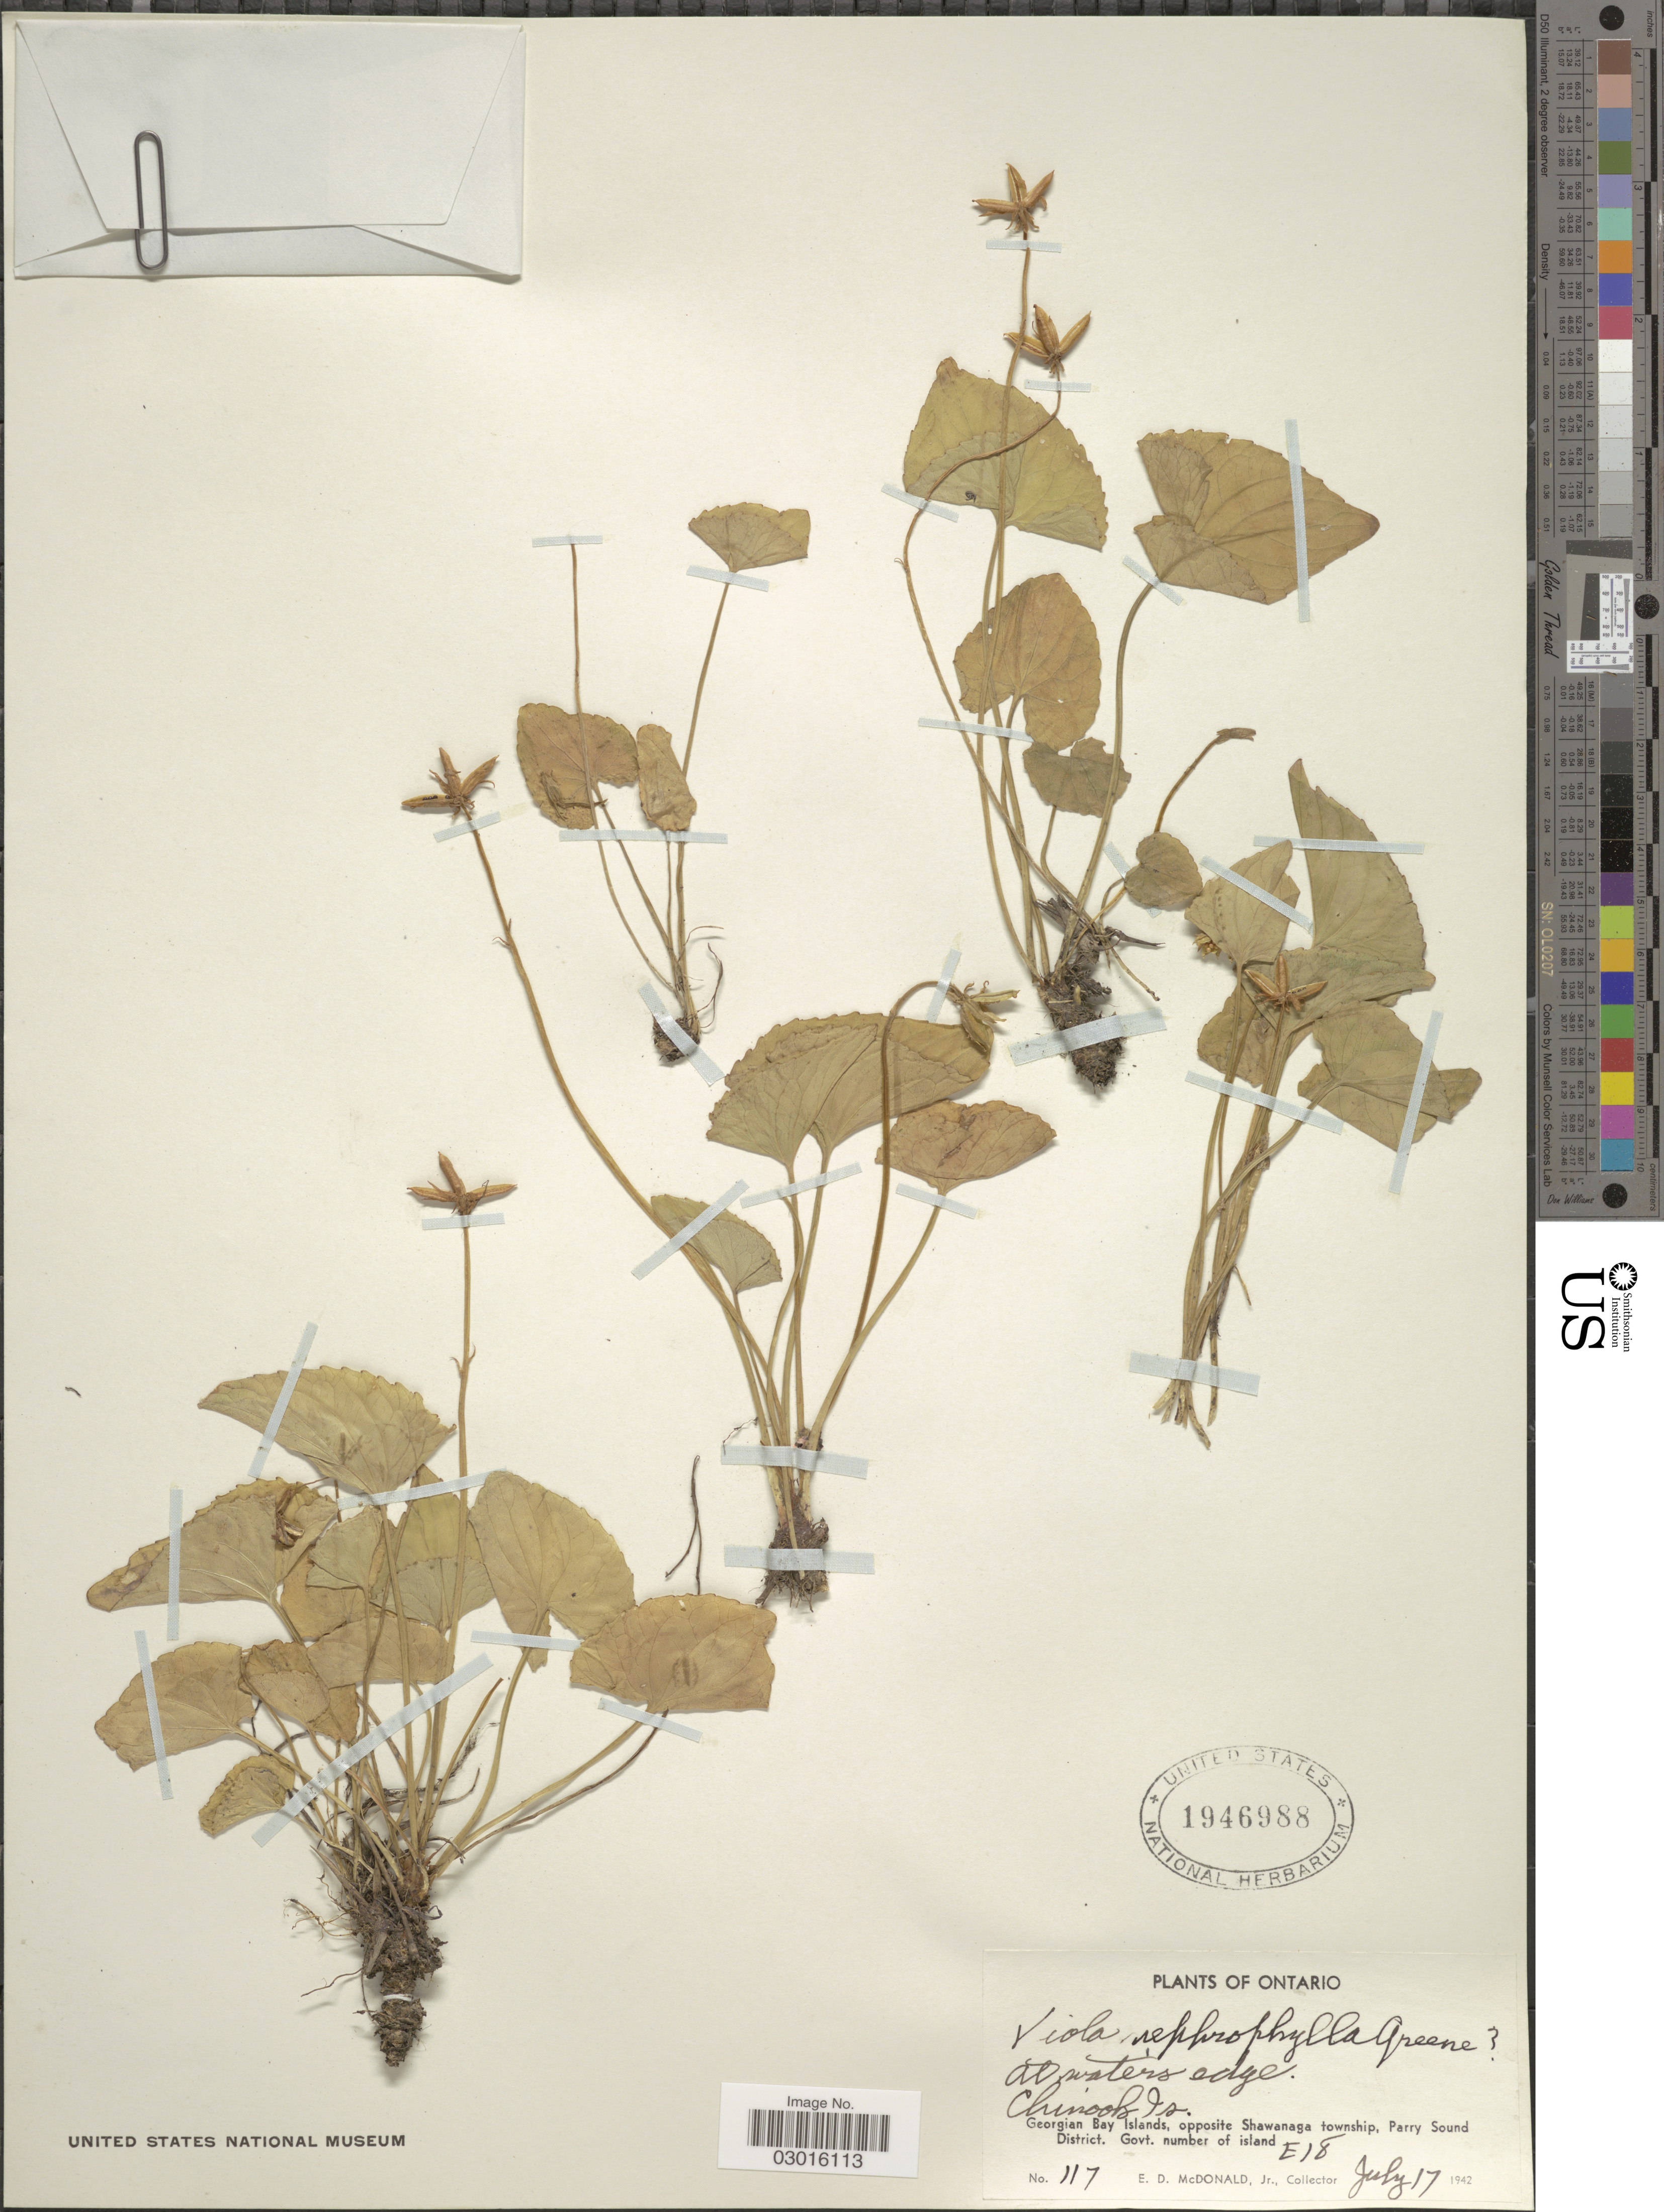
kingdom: Plantae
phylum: Tracheophyta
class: Magnoliopsida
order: Malpighiales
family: Violaceae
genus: Viola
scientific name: Viola nephrophylla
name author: Greene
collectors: E. D. McDonald Jr.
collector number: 117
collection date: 1942-07-17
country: Canada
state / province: Ontario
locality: Chinook Is., Georgian Bay Islands, opposite Shawanaga township, Parry Sound District. Govt. number of island.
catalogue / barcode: US 1946988